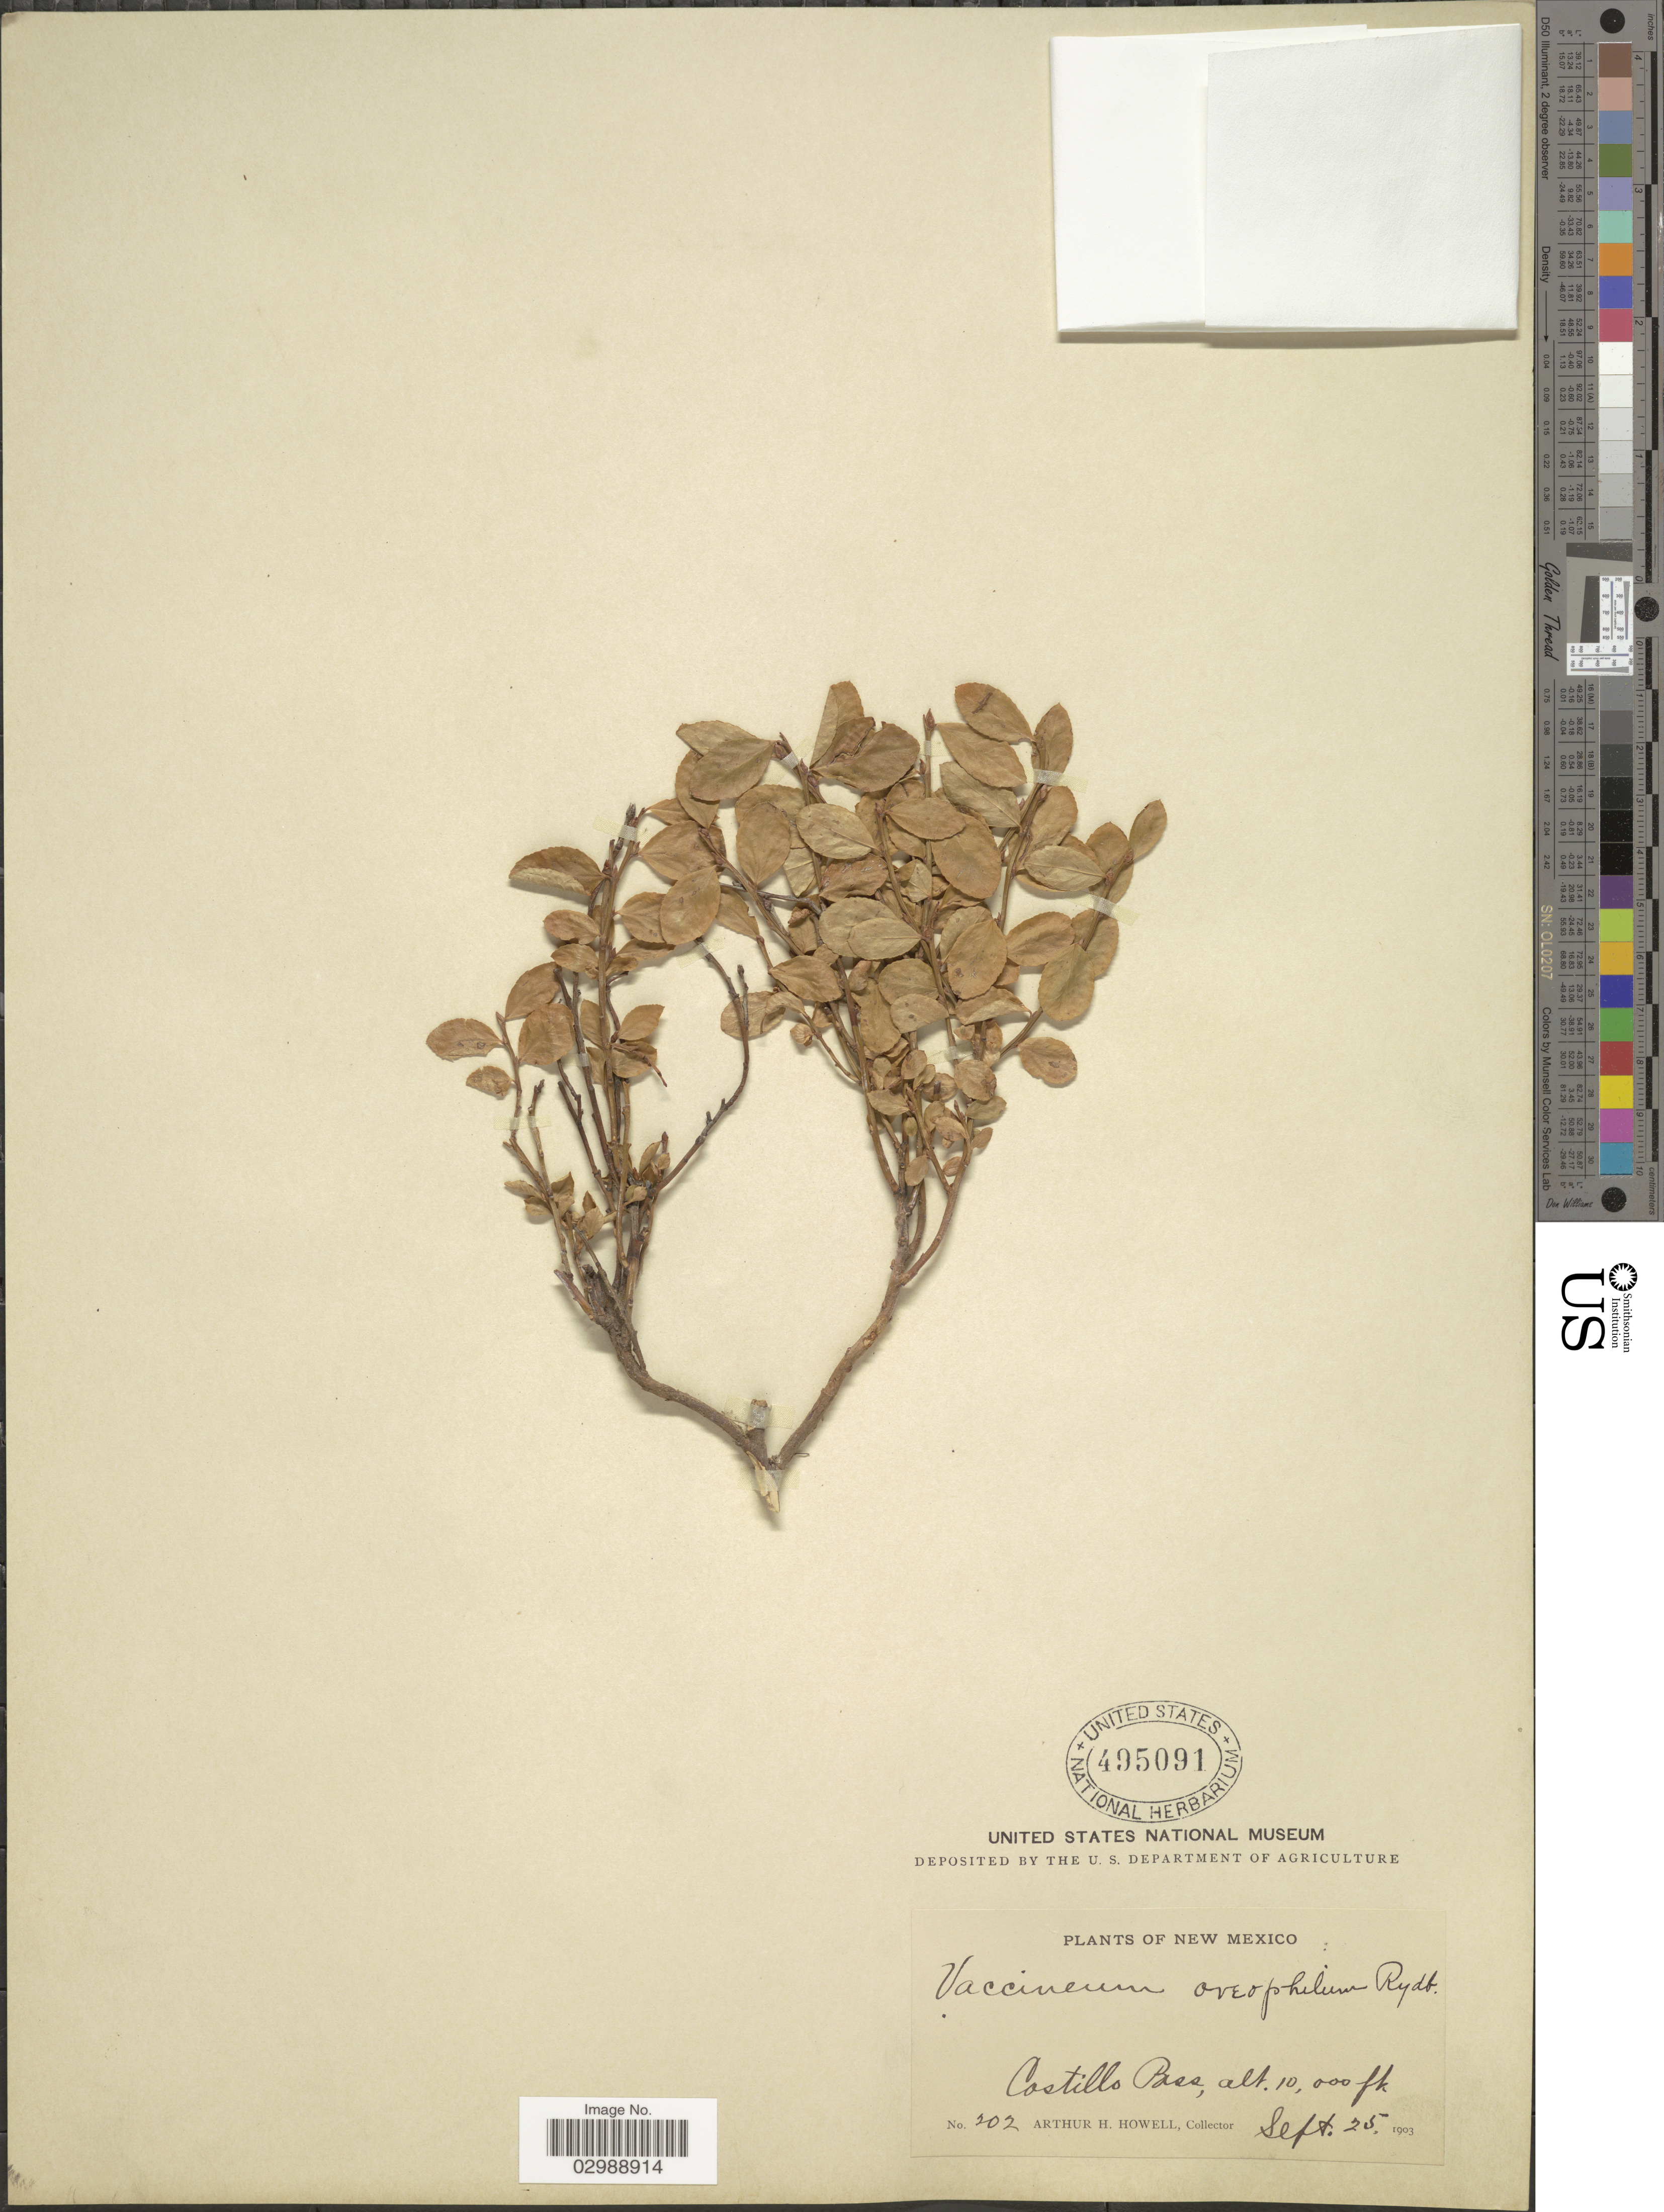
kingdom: Plantae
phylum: Tracheophyta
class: Magnoliopsida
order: Ericales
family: Ericaceae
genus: Vaccinium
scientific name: Vaccinium oreophilum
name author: Rydb.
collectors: A. H. Howell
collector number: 202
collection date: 1903-09-25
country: United States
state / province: New Mexico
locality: Castillo Pass.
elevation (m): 3048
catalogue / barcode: US 495091